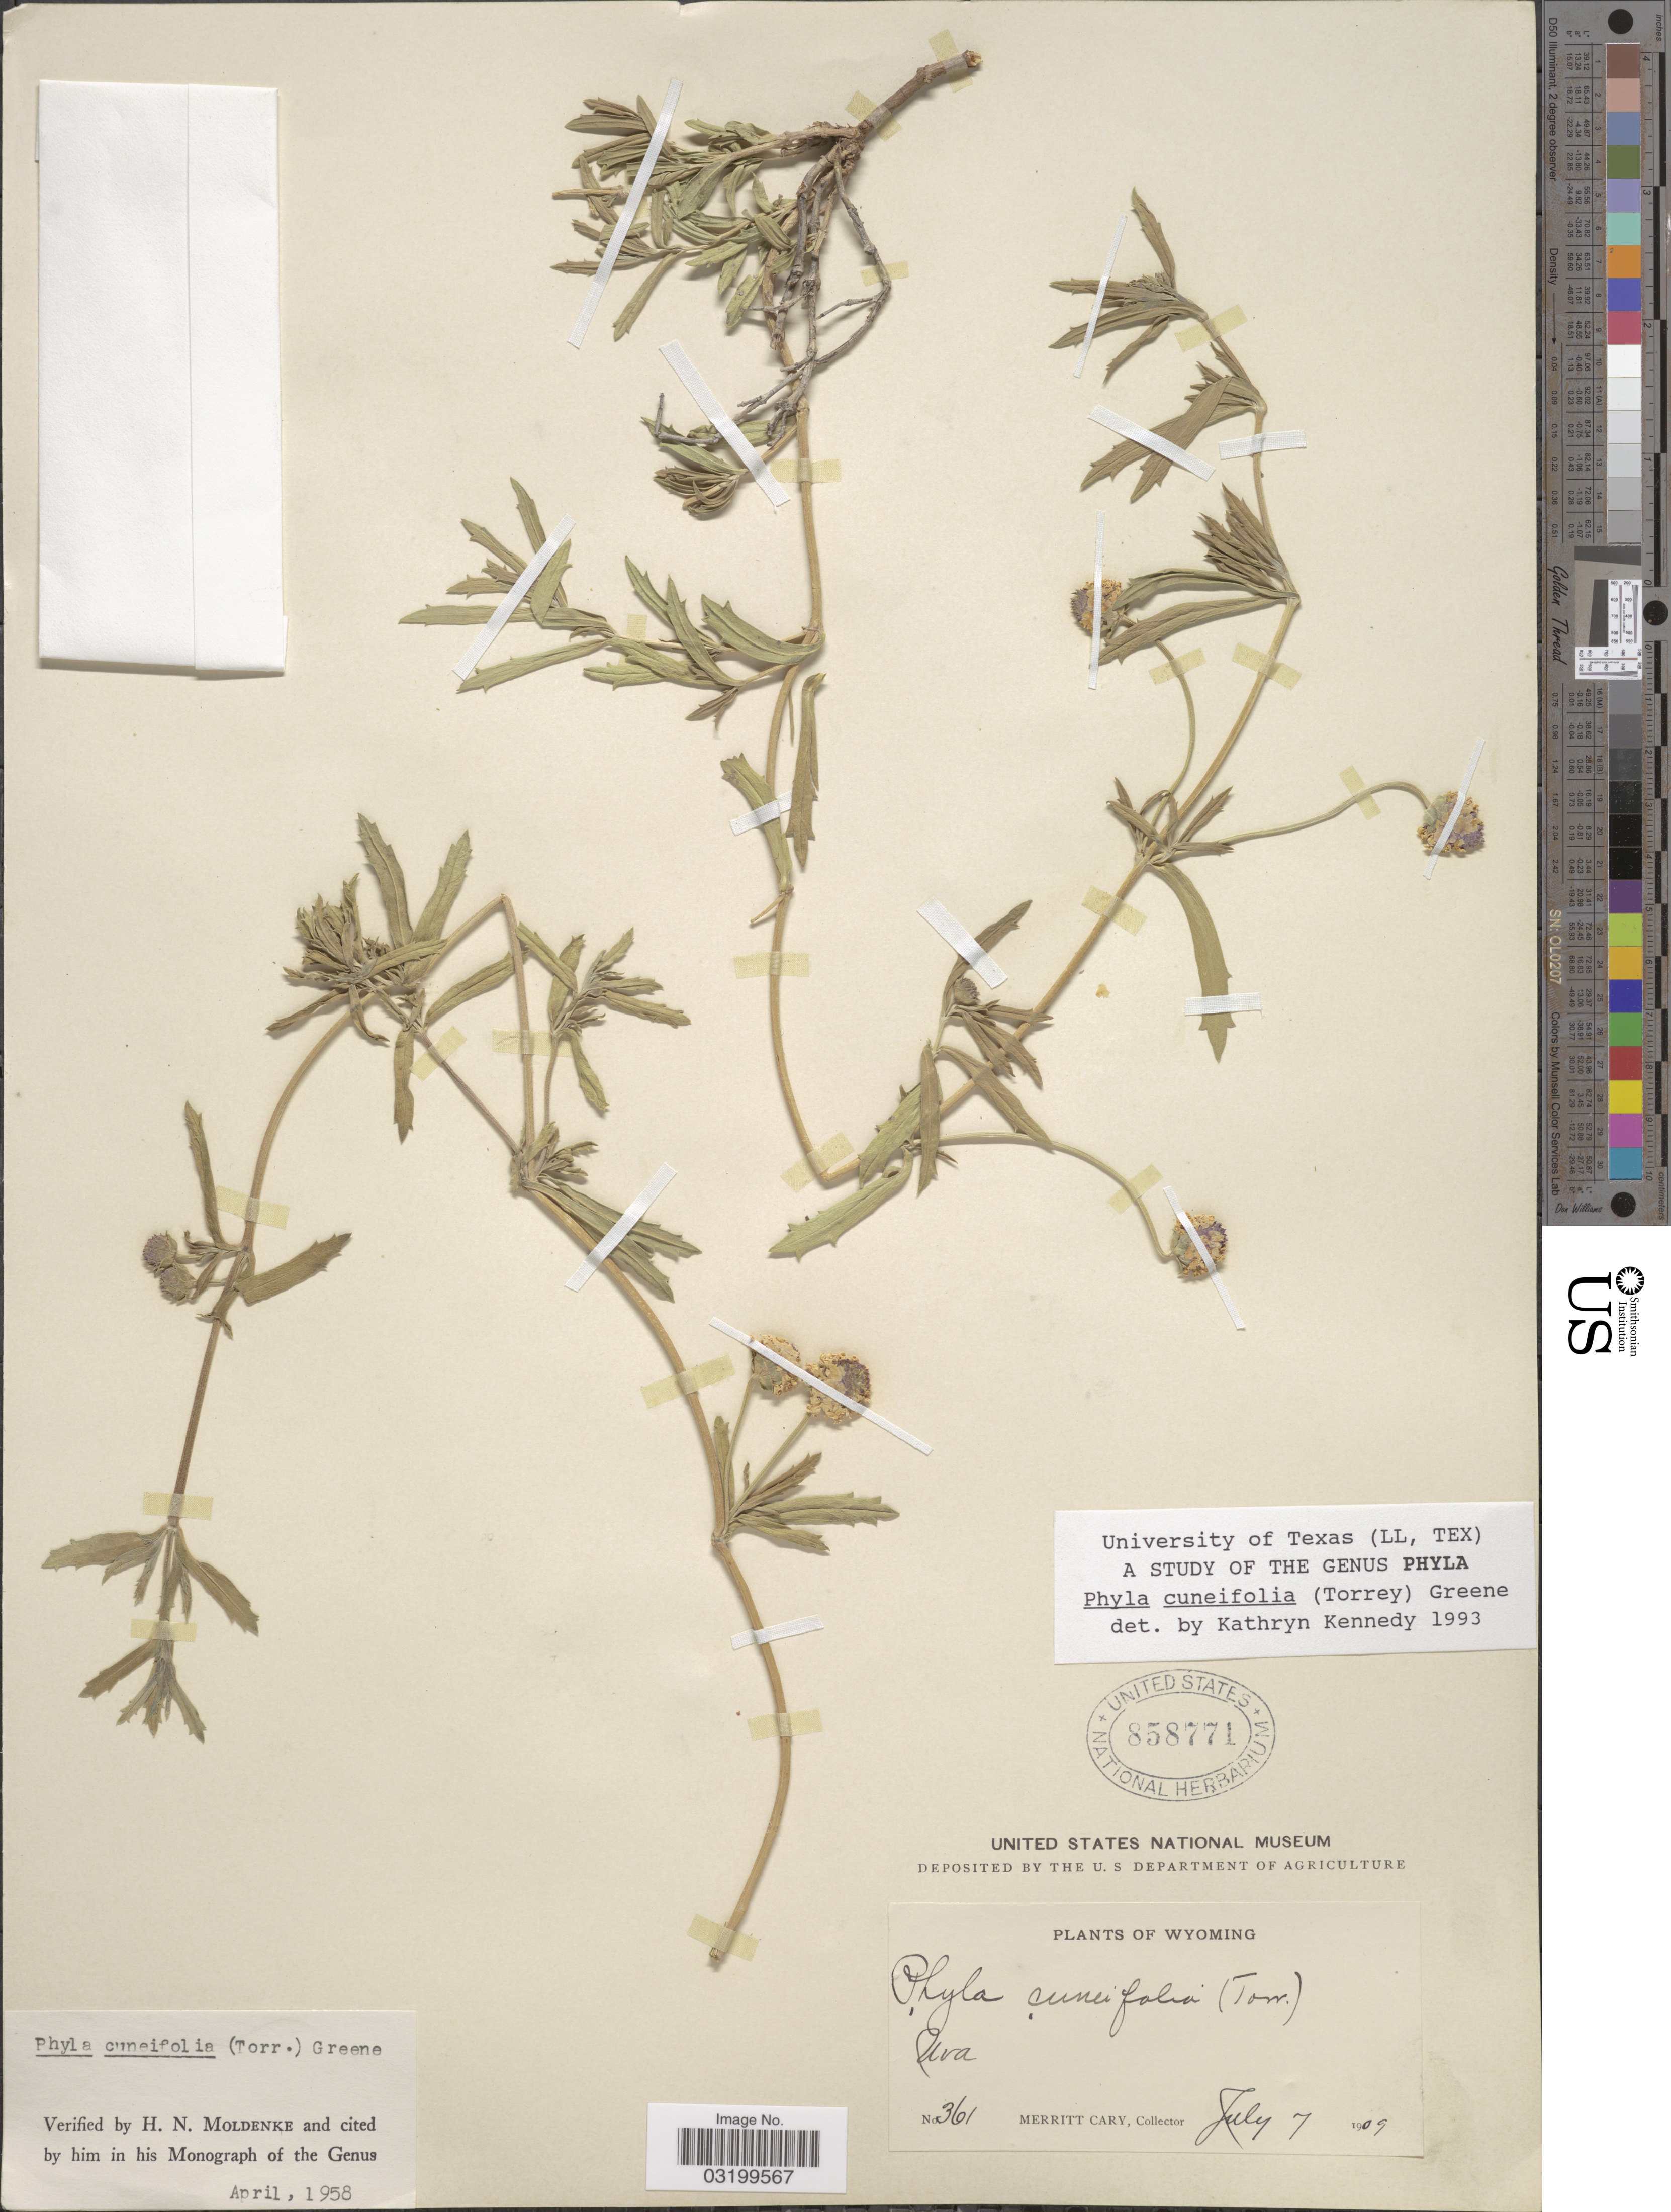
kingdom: Plantae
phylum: Tracheophyta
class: Magnoliopsida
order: Lamiales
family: Verbenaceae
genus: Phyla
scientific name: Phyla cuneifolia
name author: (Torr.) Greene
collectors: M. Cary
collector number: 361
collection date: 1909-07-07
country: United States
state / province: Wyoming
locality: Uva.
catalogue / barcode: US 858771